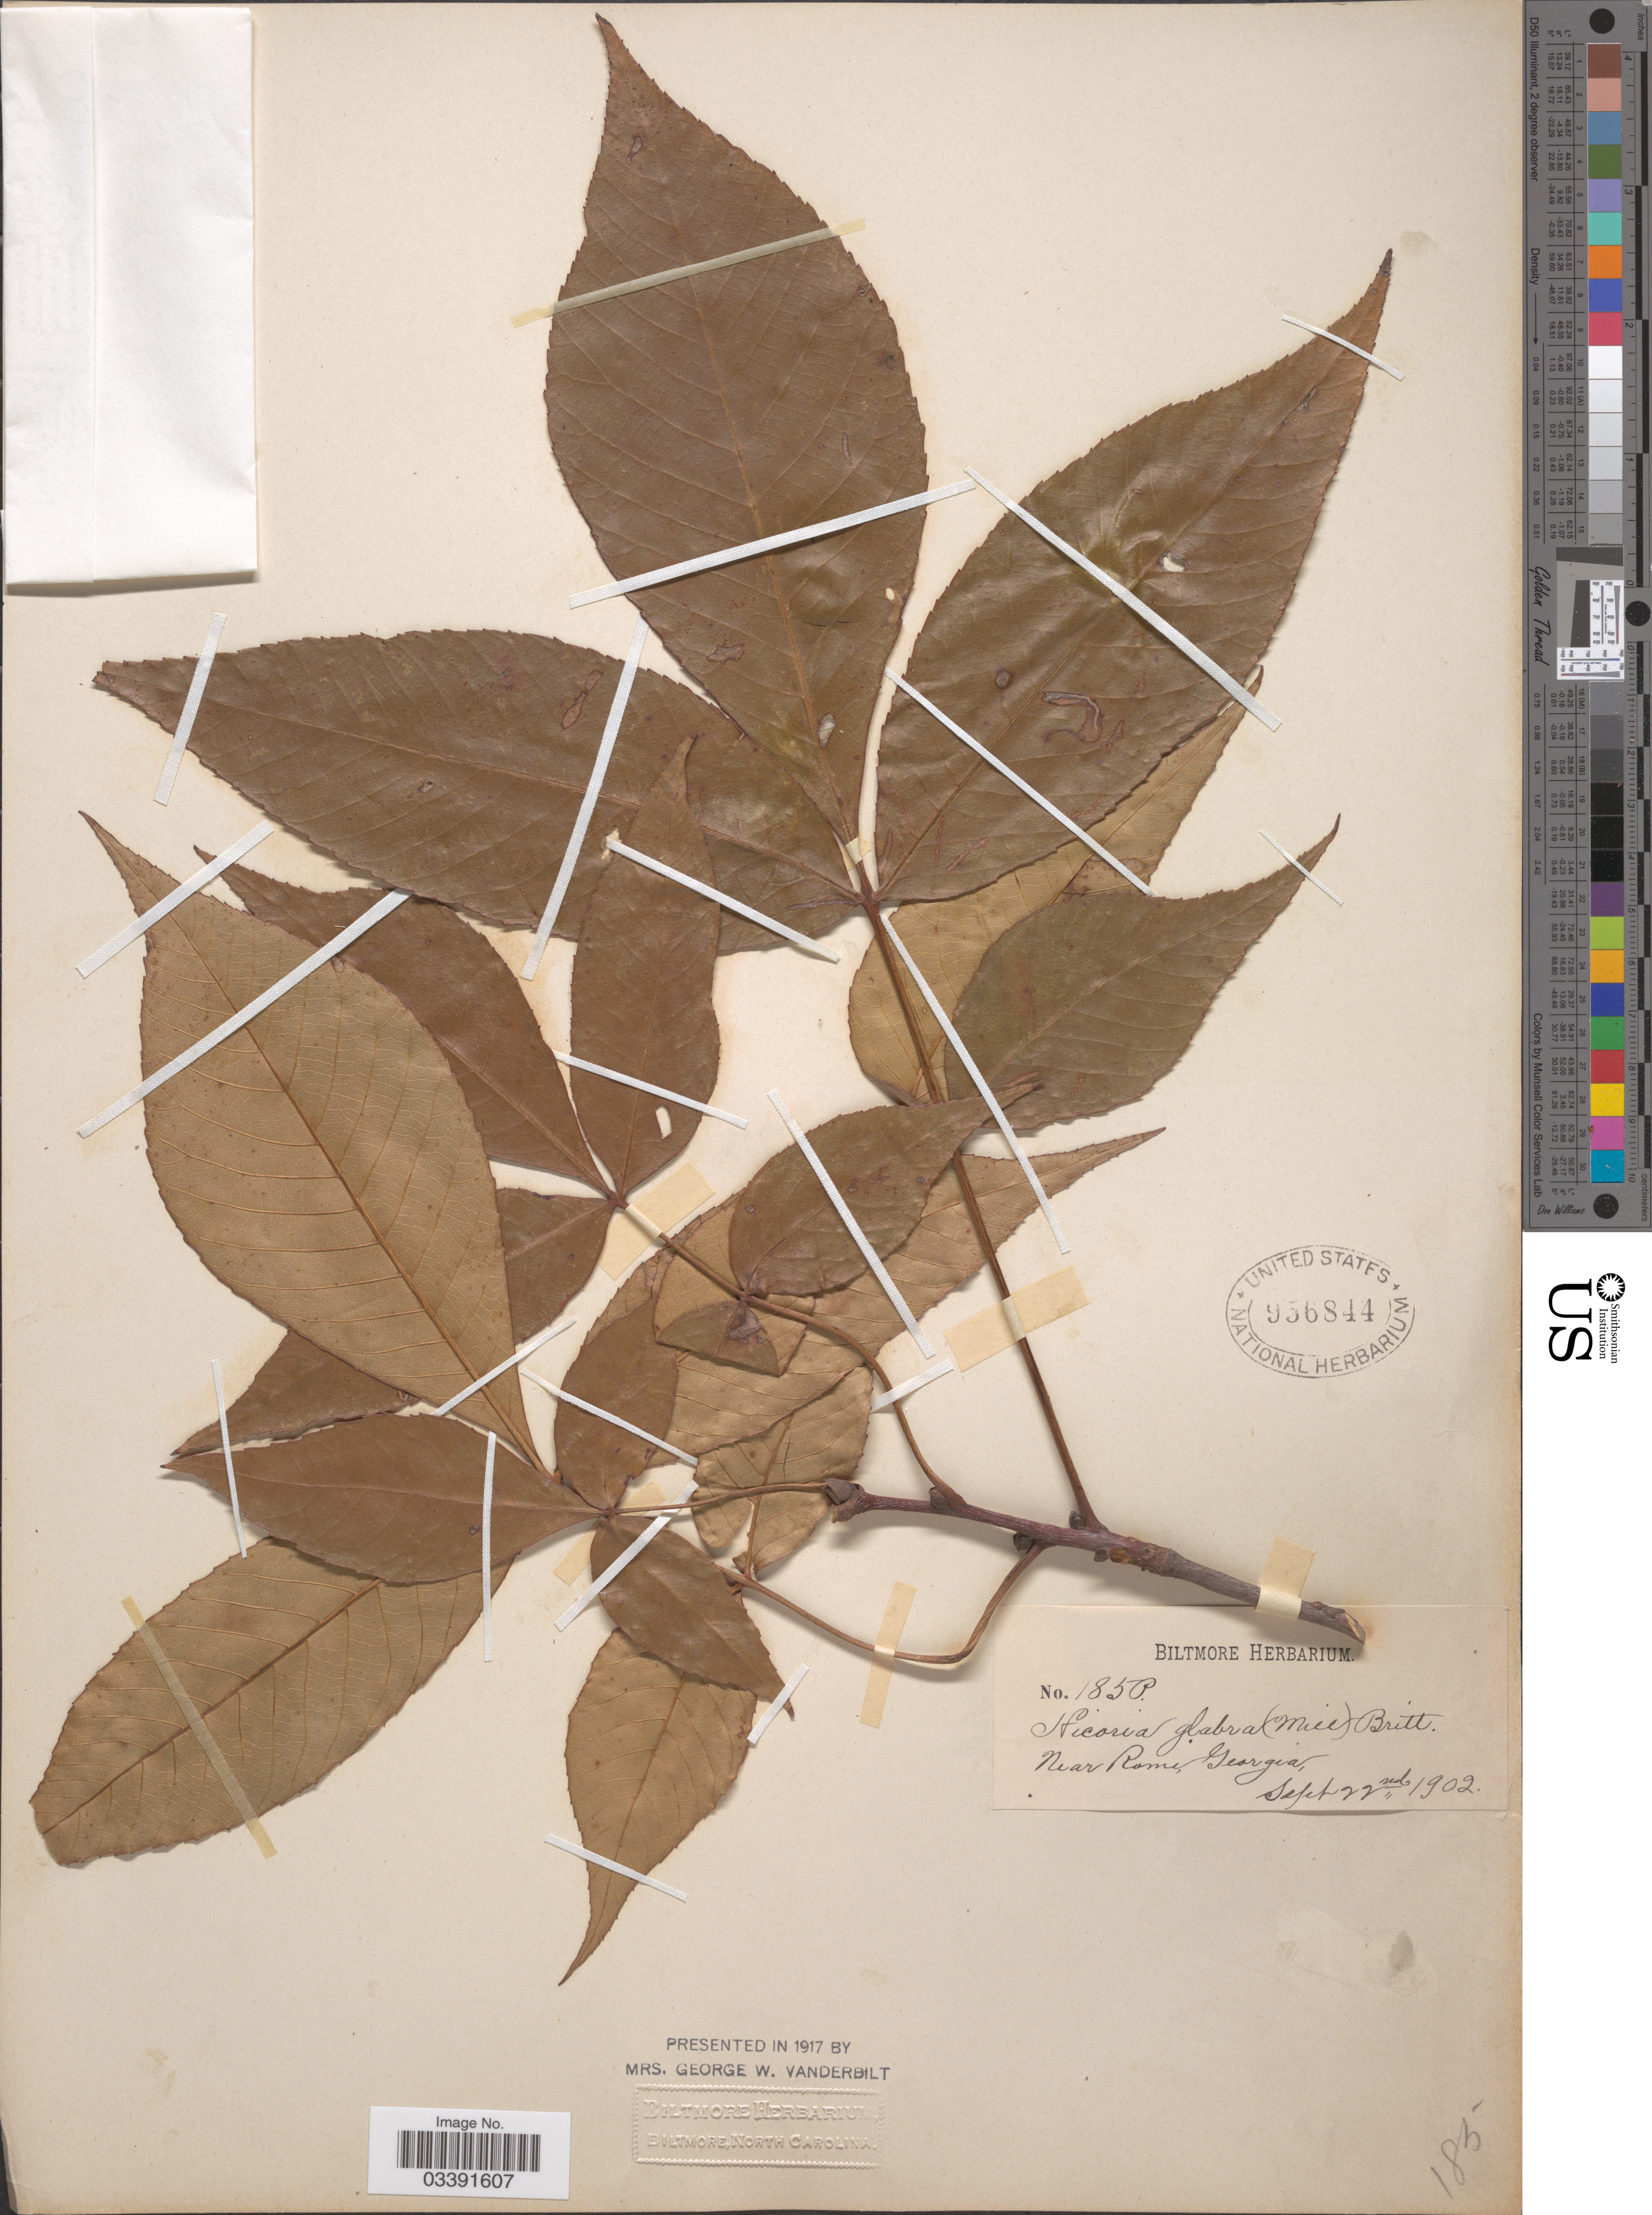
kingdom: Plantae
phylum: Tracheophyta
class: Magnoliopsida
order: Fagales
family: Juglandaceae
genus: Carya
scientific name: Carya glabra var. glabra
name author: (Mill.) Sweet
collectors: ex herb. Biltmore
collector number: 185p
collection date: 1902-09-22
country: United States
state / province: Georgia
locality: Near Romi.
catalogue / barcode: US 956844